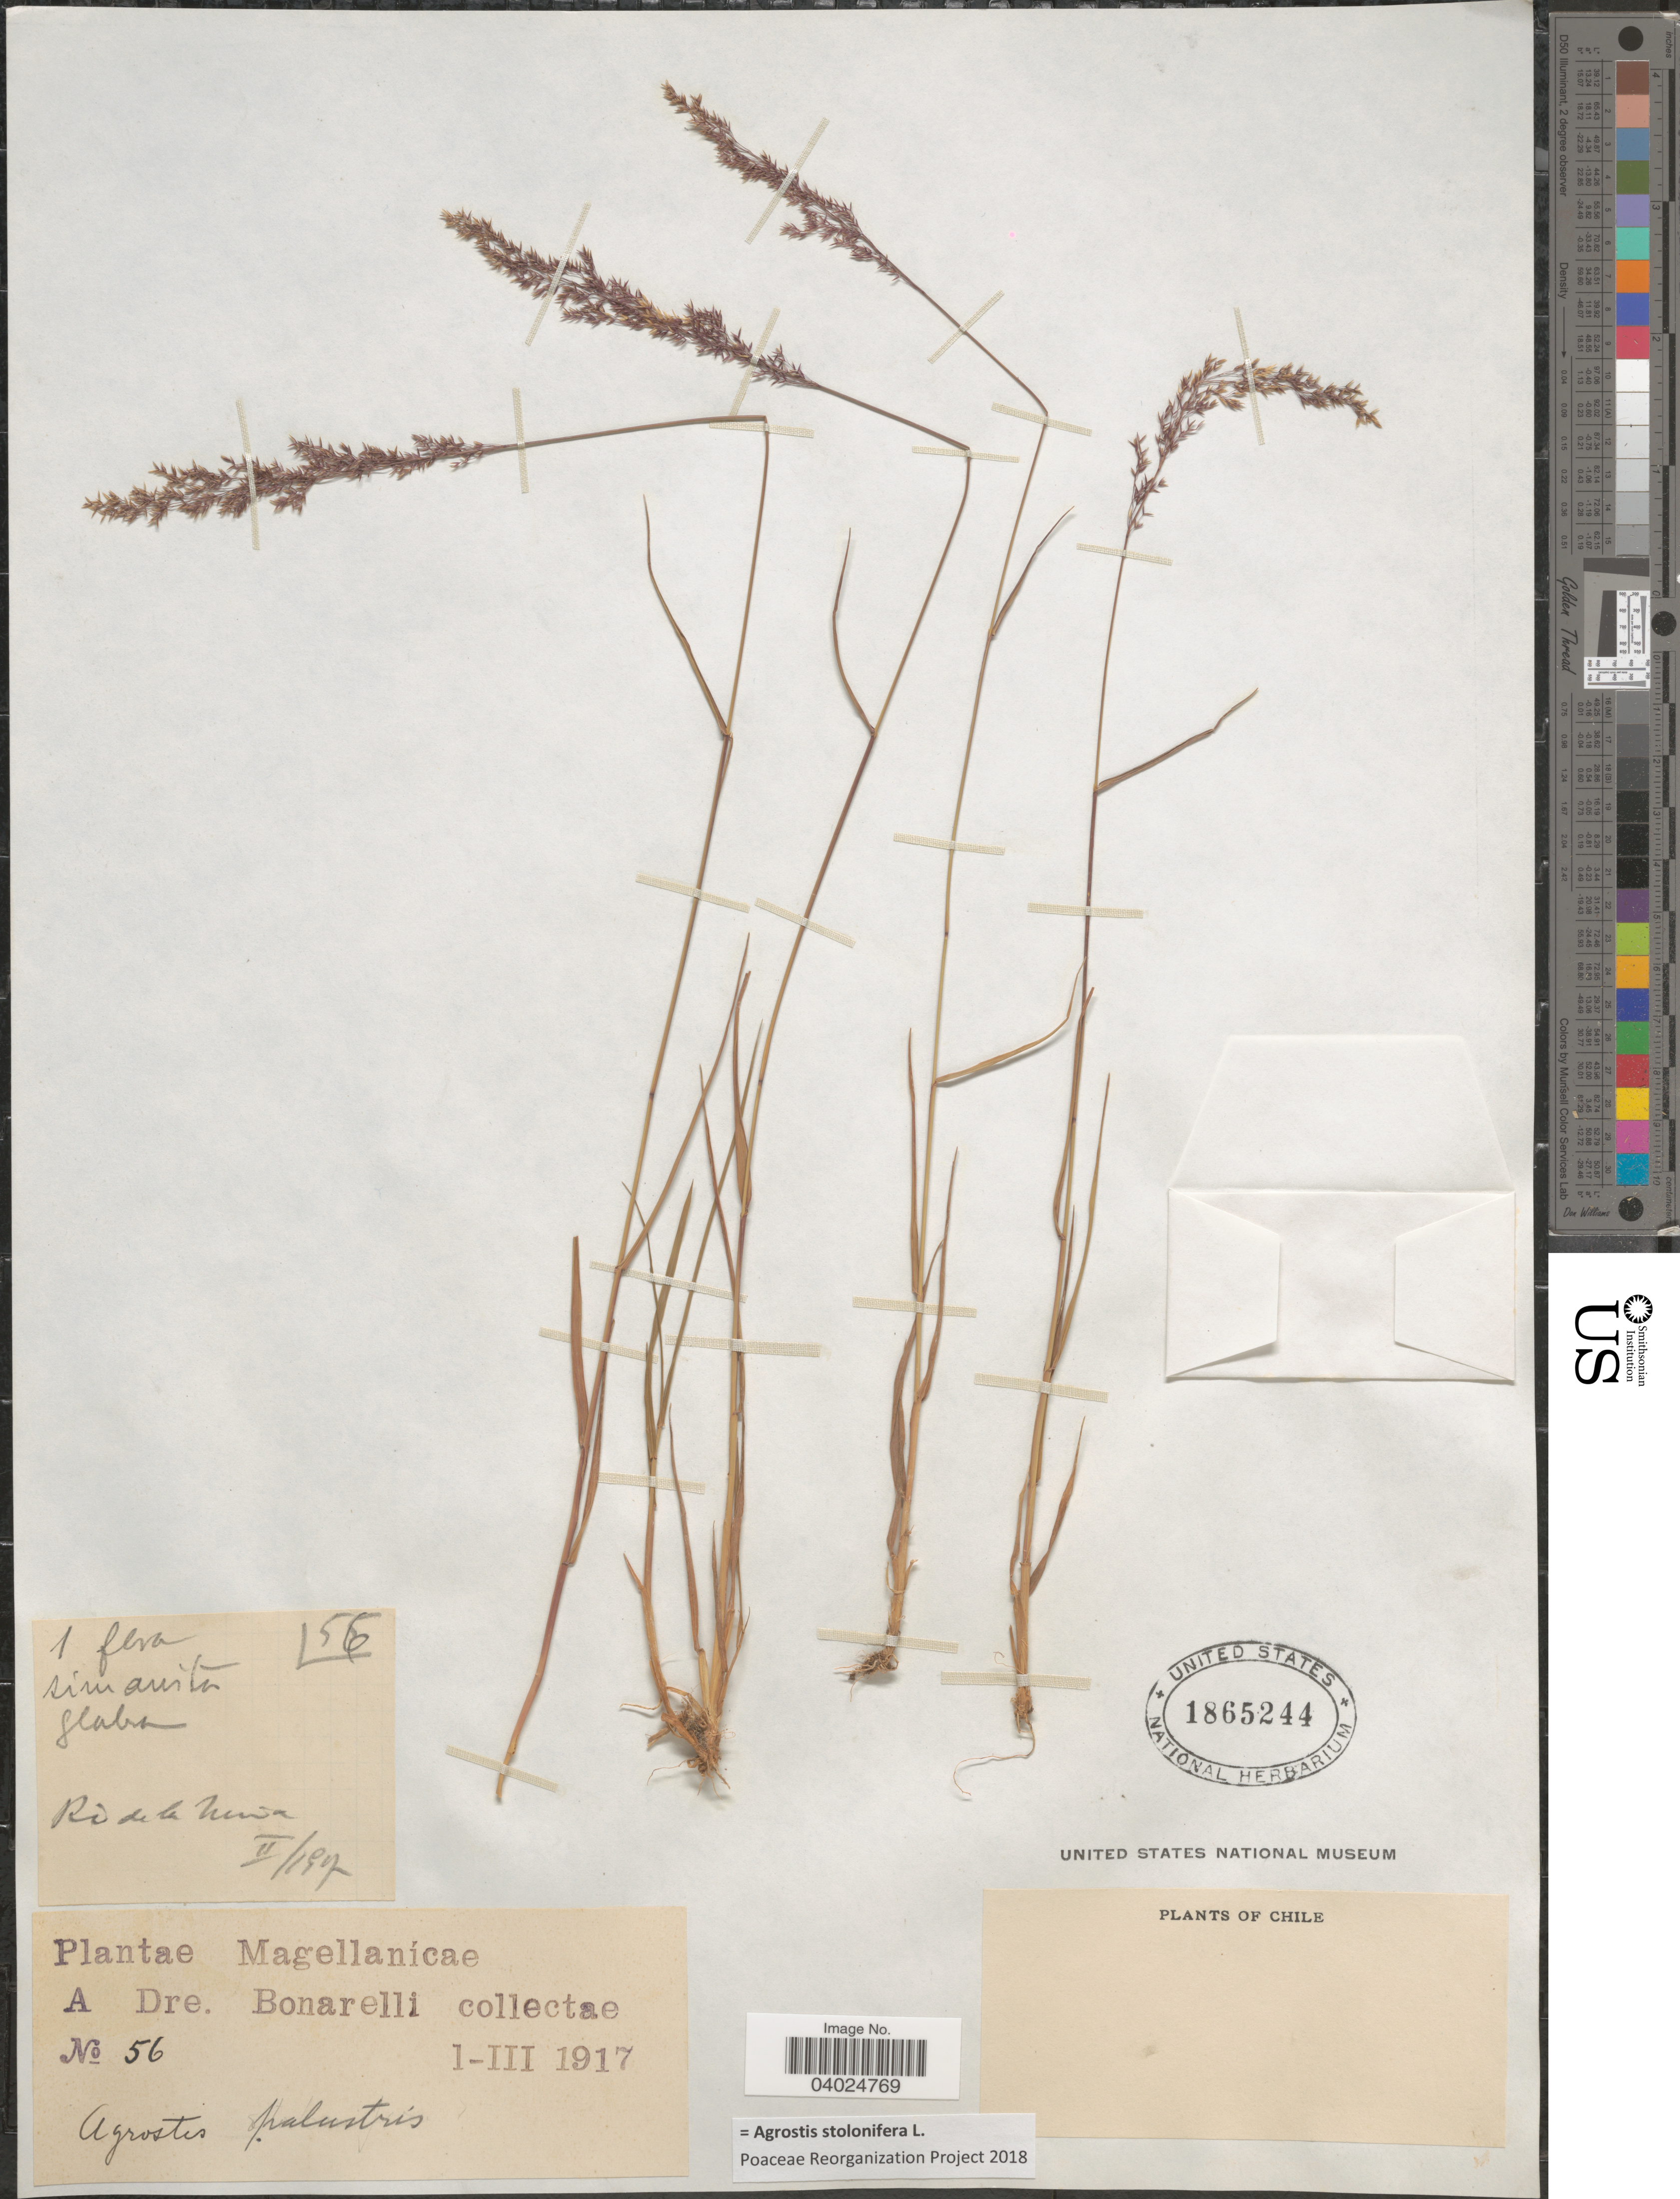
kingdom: Plantae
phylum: Tracheophyta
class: Liliopsida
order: Poales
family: Poaceae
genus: Agrostis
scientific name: Agrostis stolonifera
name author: L.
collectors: A. Bonarelli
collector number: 56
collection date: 1917-03-01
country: Chile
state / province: Magallanes y de la Antártica Chilena (XII)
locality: Rio de la Mina. Magellanícae.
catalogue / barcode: US 1865244